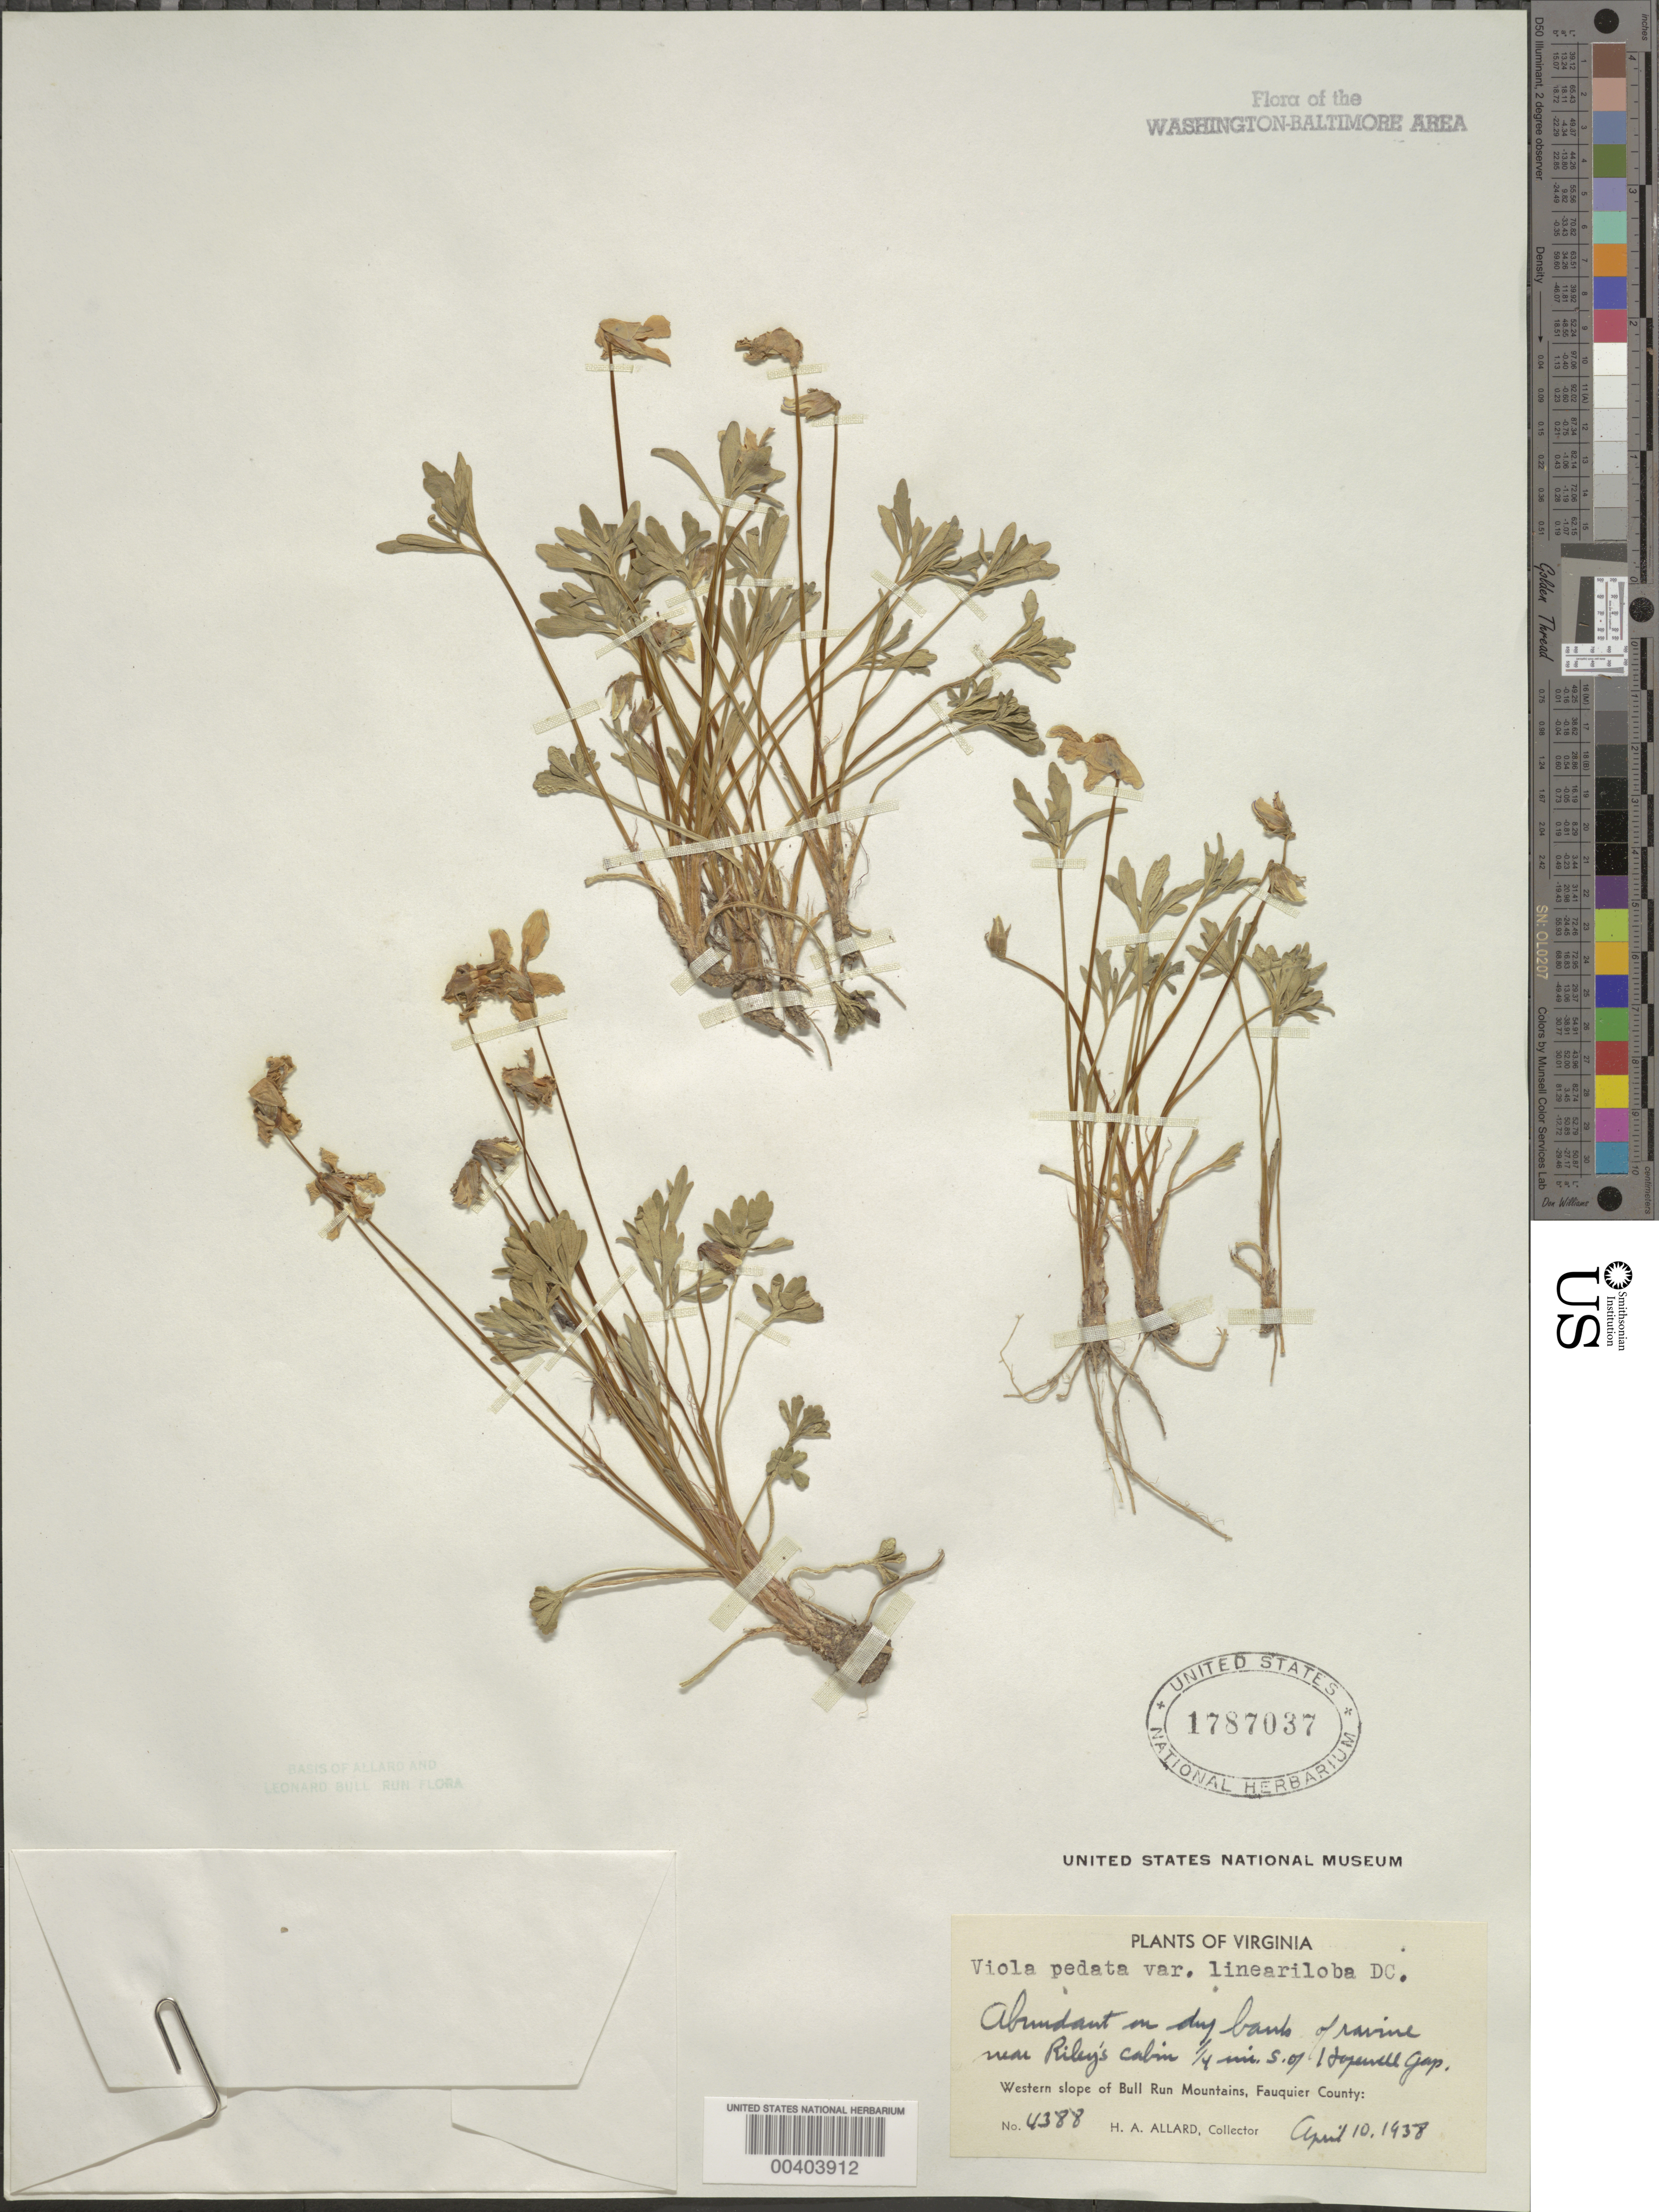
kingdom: Plantae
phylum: Tracheophyta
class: Magnoliopsida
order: Malpighiales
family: Violaceae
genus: Viola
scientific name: Viola pedata var. lineariloba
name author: Ging.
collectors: H. A. Allard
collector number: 4388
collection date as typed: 10 Apr 1938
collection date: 1938-04-10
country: United States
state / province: Virginia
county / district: Fauquier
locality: Rileys Cabin vicinity, south of Hopewell Gap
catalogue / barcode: US 1787037